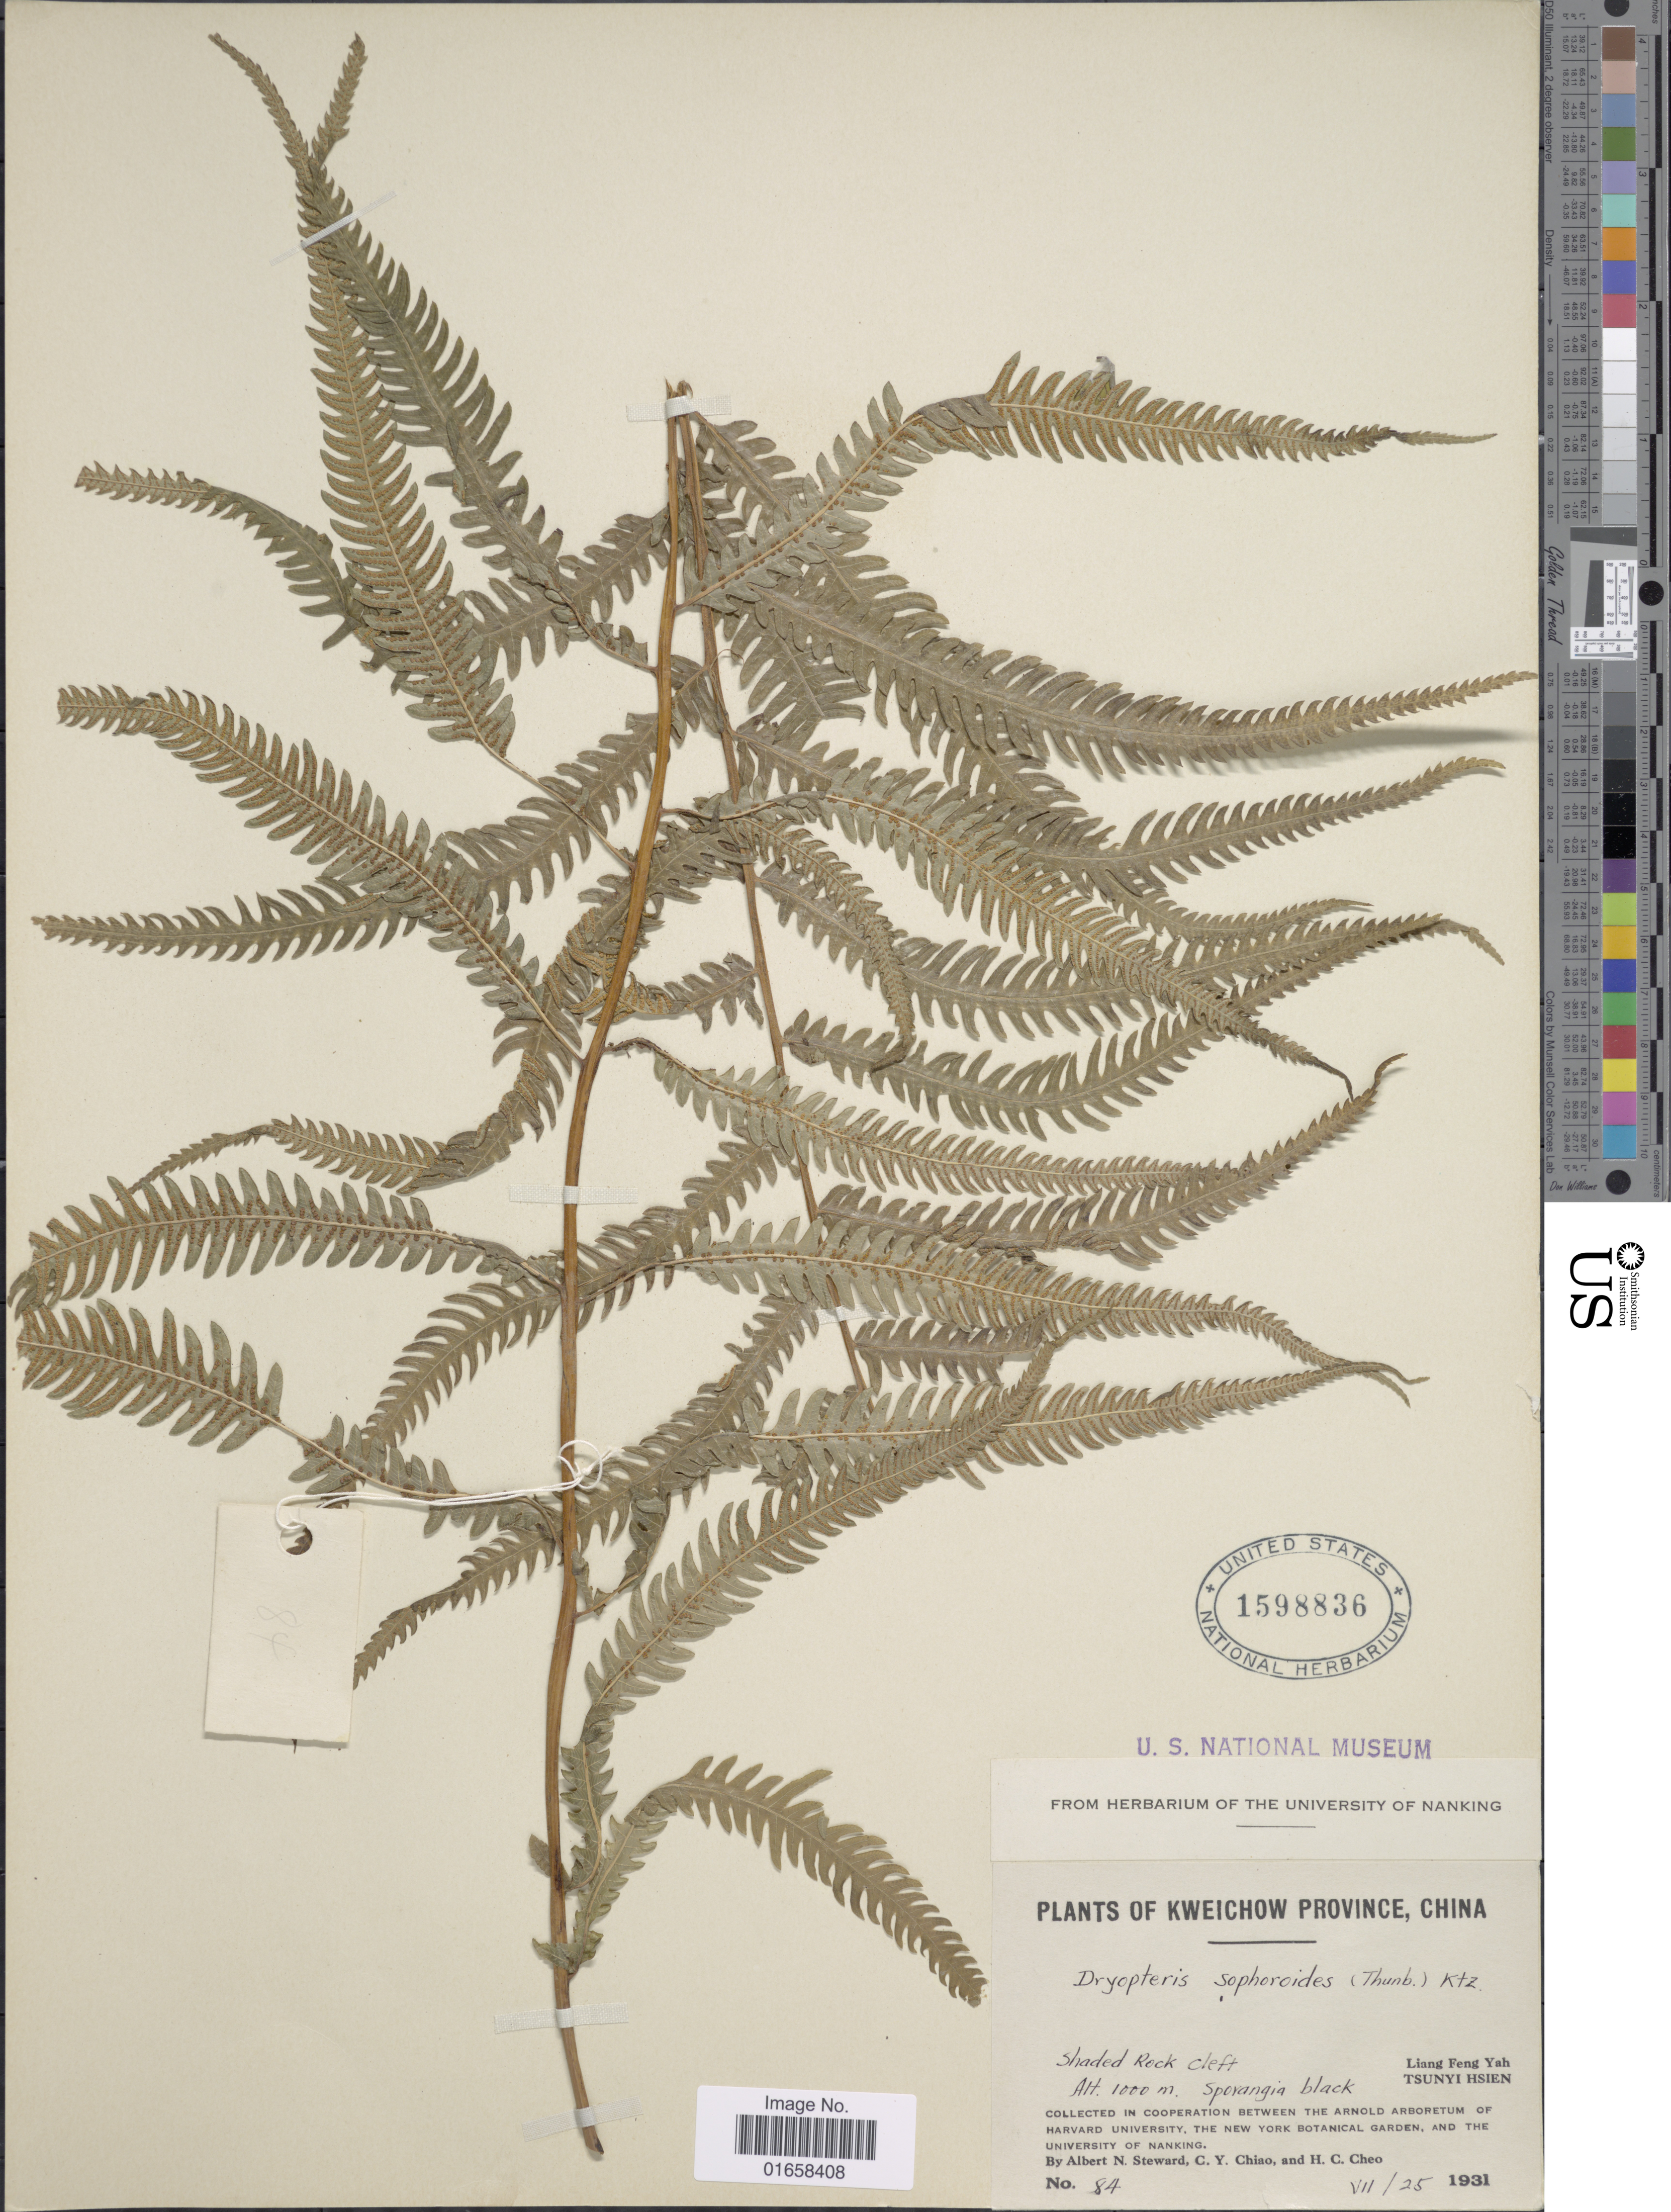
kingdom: Plantae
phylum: Tracheophyta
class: Polypodiopsida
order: Polypodiales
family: Thelypteridaceae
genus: Christella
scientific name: Christella acuminata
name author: (Houtt.) H. Lév.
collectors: A. N. Steward, C. Y. Chiao & H. Cheo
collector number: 84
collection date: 1931-07-25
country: China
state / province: Guizhou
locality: Kweichow Province, China. Liang Feng Yah. Tsunyi Hsien.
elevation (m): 1000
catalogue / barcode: US 1598836